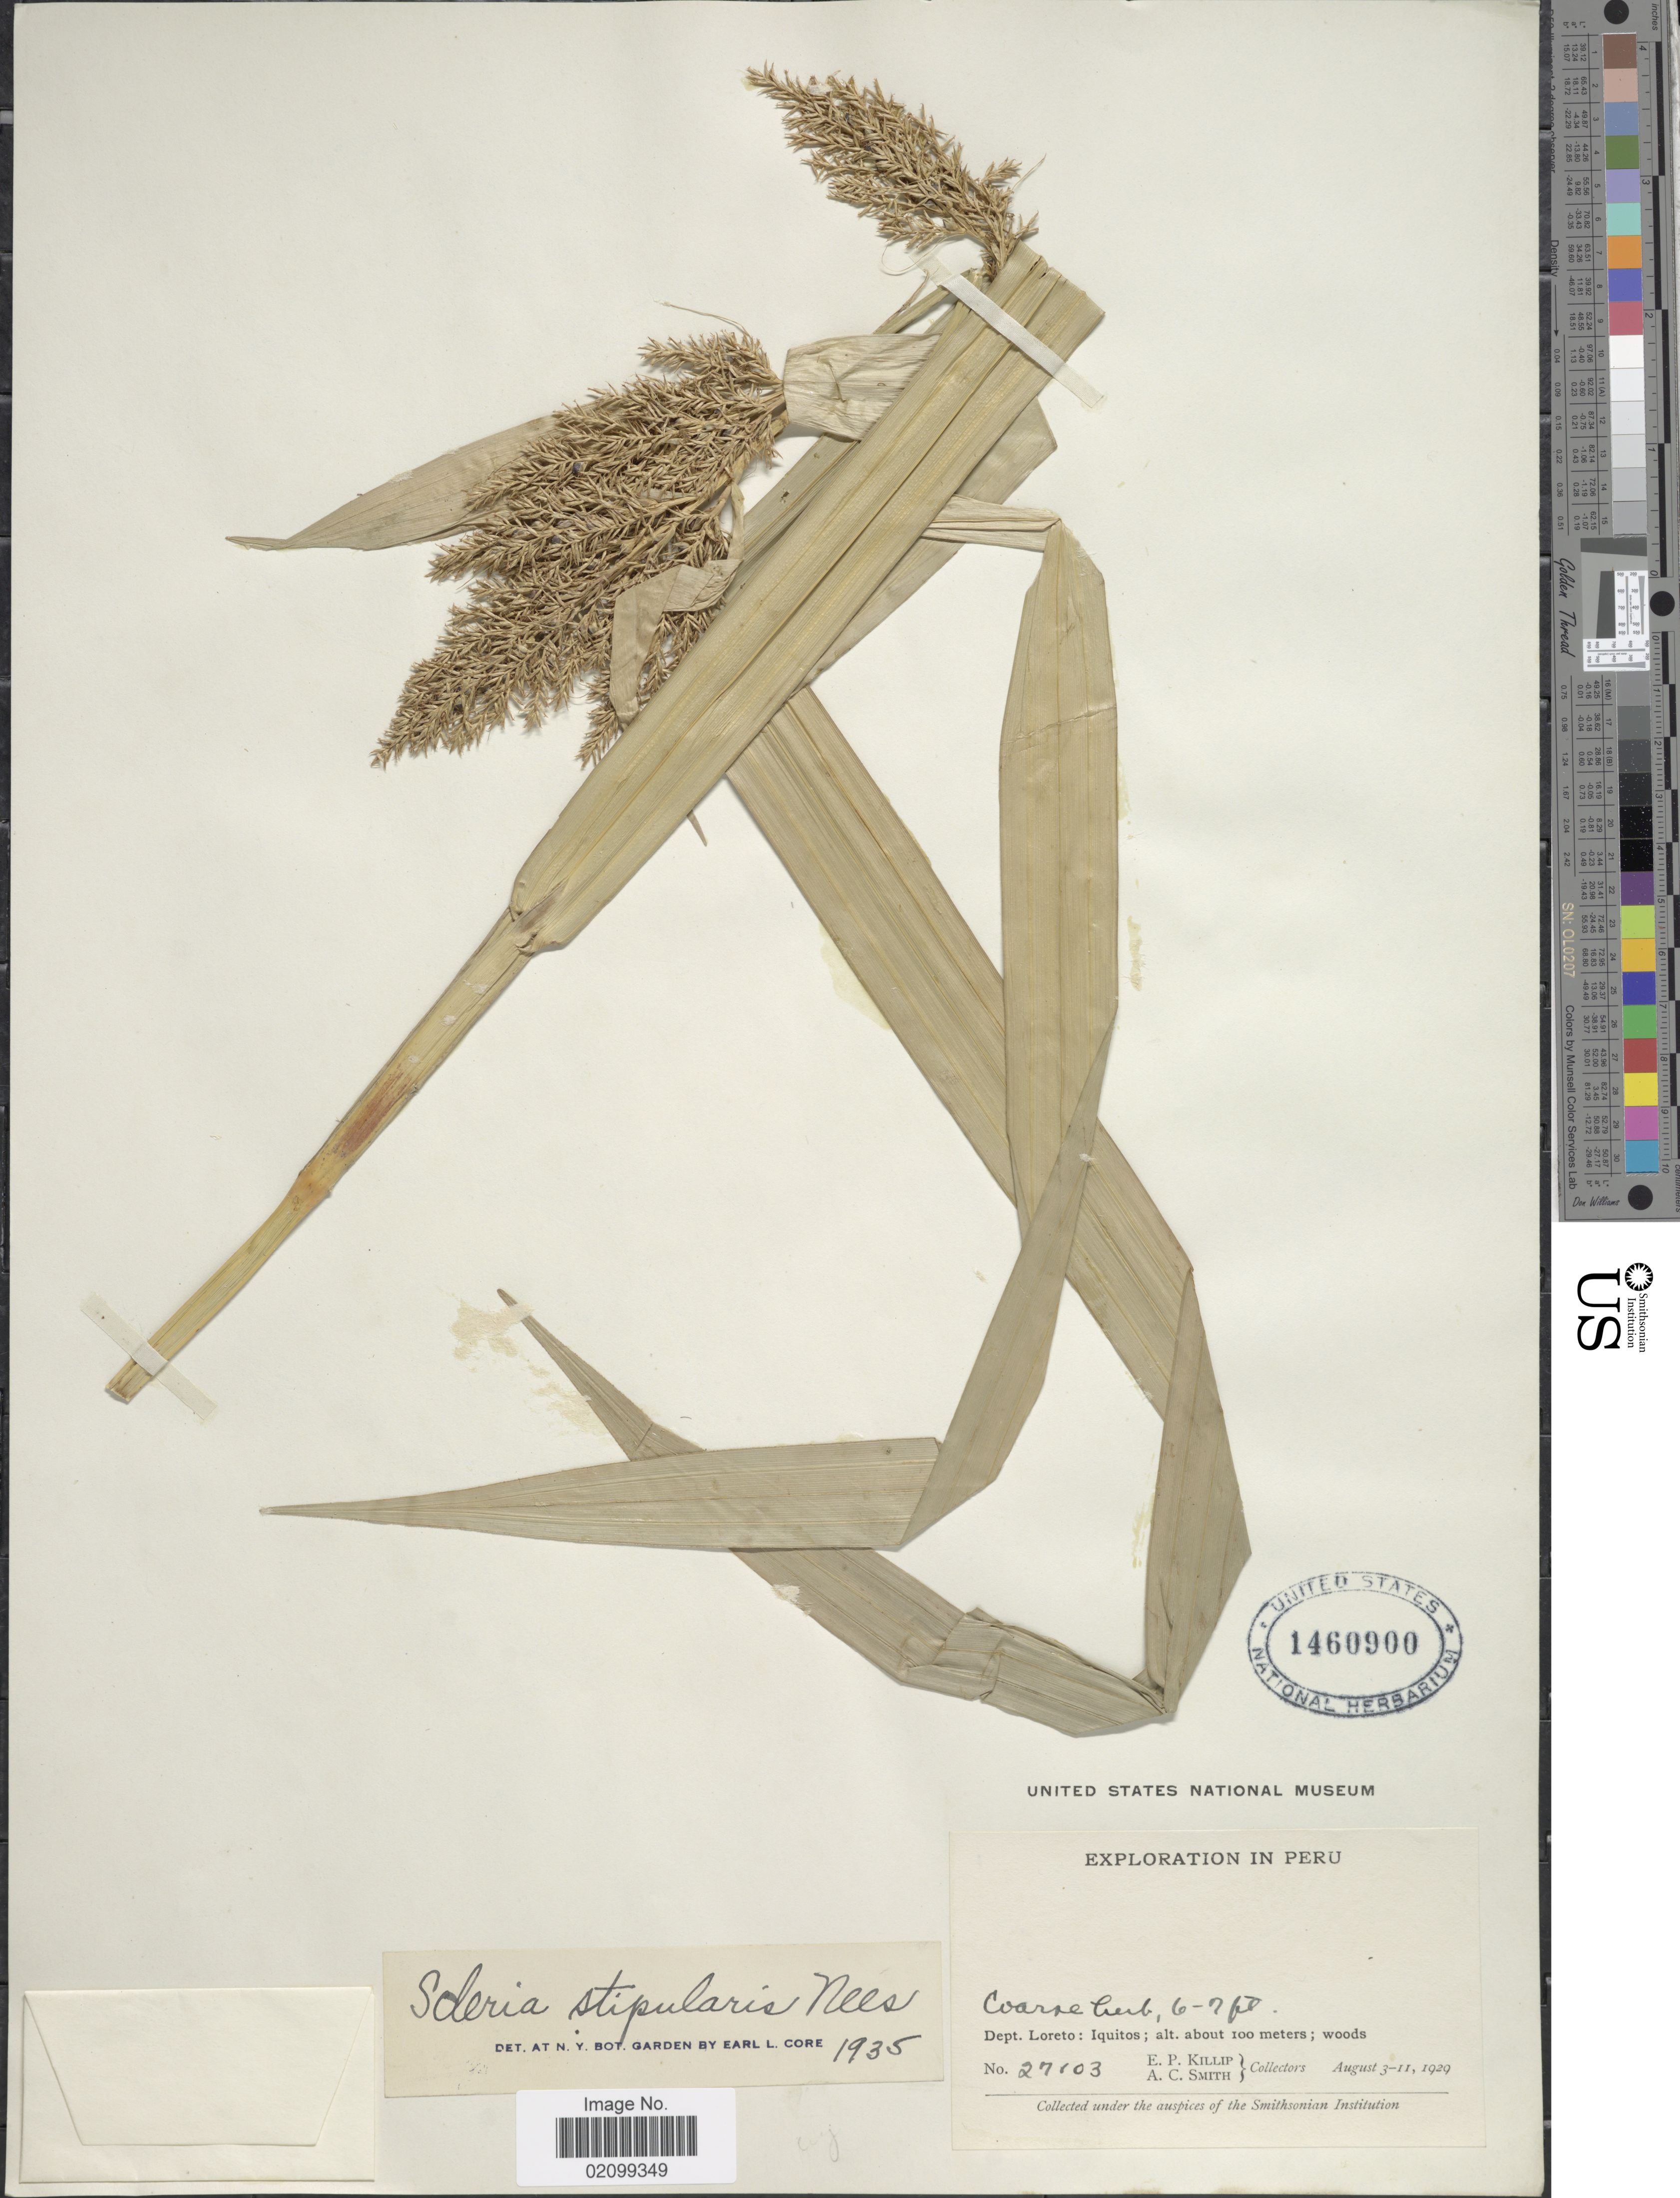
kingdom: Plantae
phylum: Tracheophyta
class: Liliopsida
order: Poales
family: Cyperaceae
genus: Scleria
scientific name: Scleria stipularis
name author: Nees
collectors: E. P. Killip & A. C. Smith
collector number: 27103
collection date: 1929-08-03/1929-08-11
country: Peru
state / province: Loreto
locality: Dept. Loreto: Iquitos.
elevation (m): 100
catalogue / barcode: US 1460900